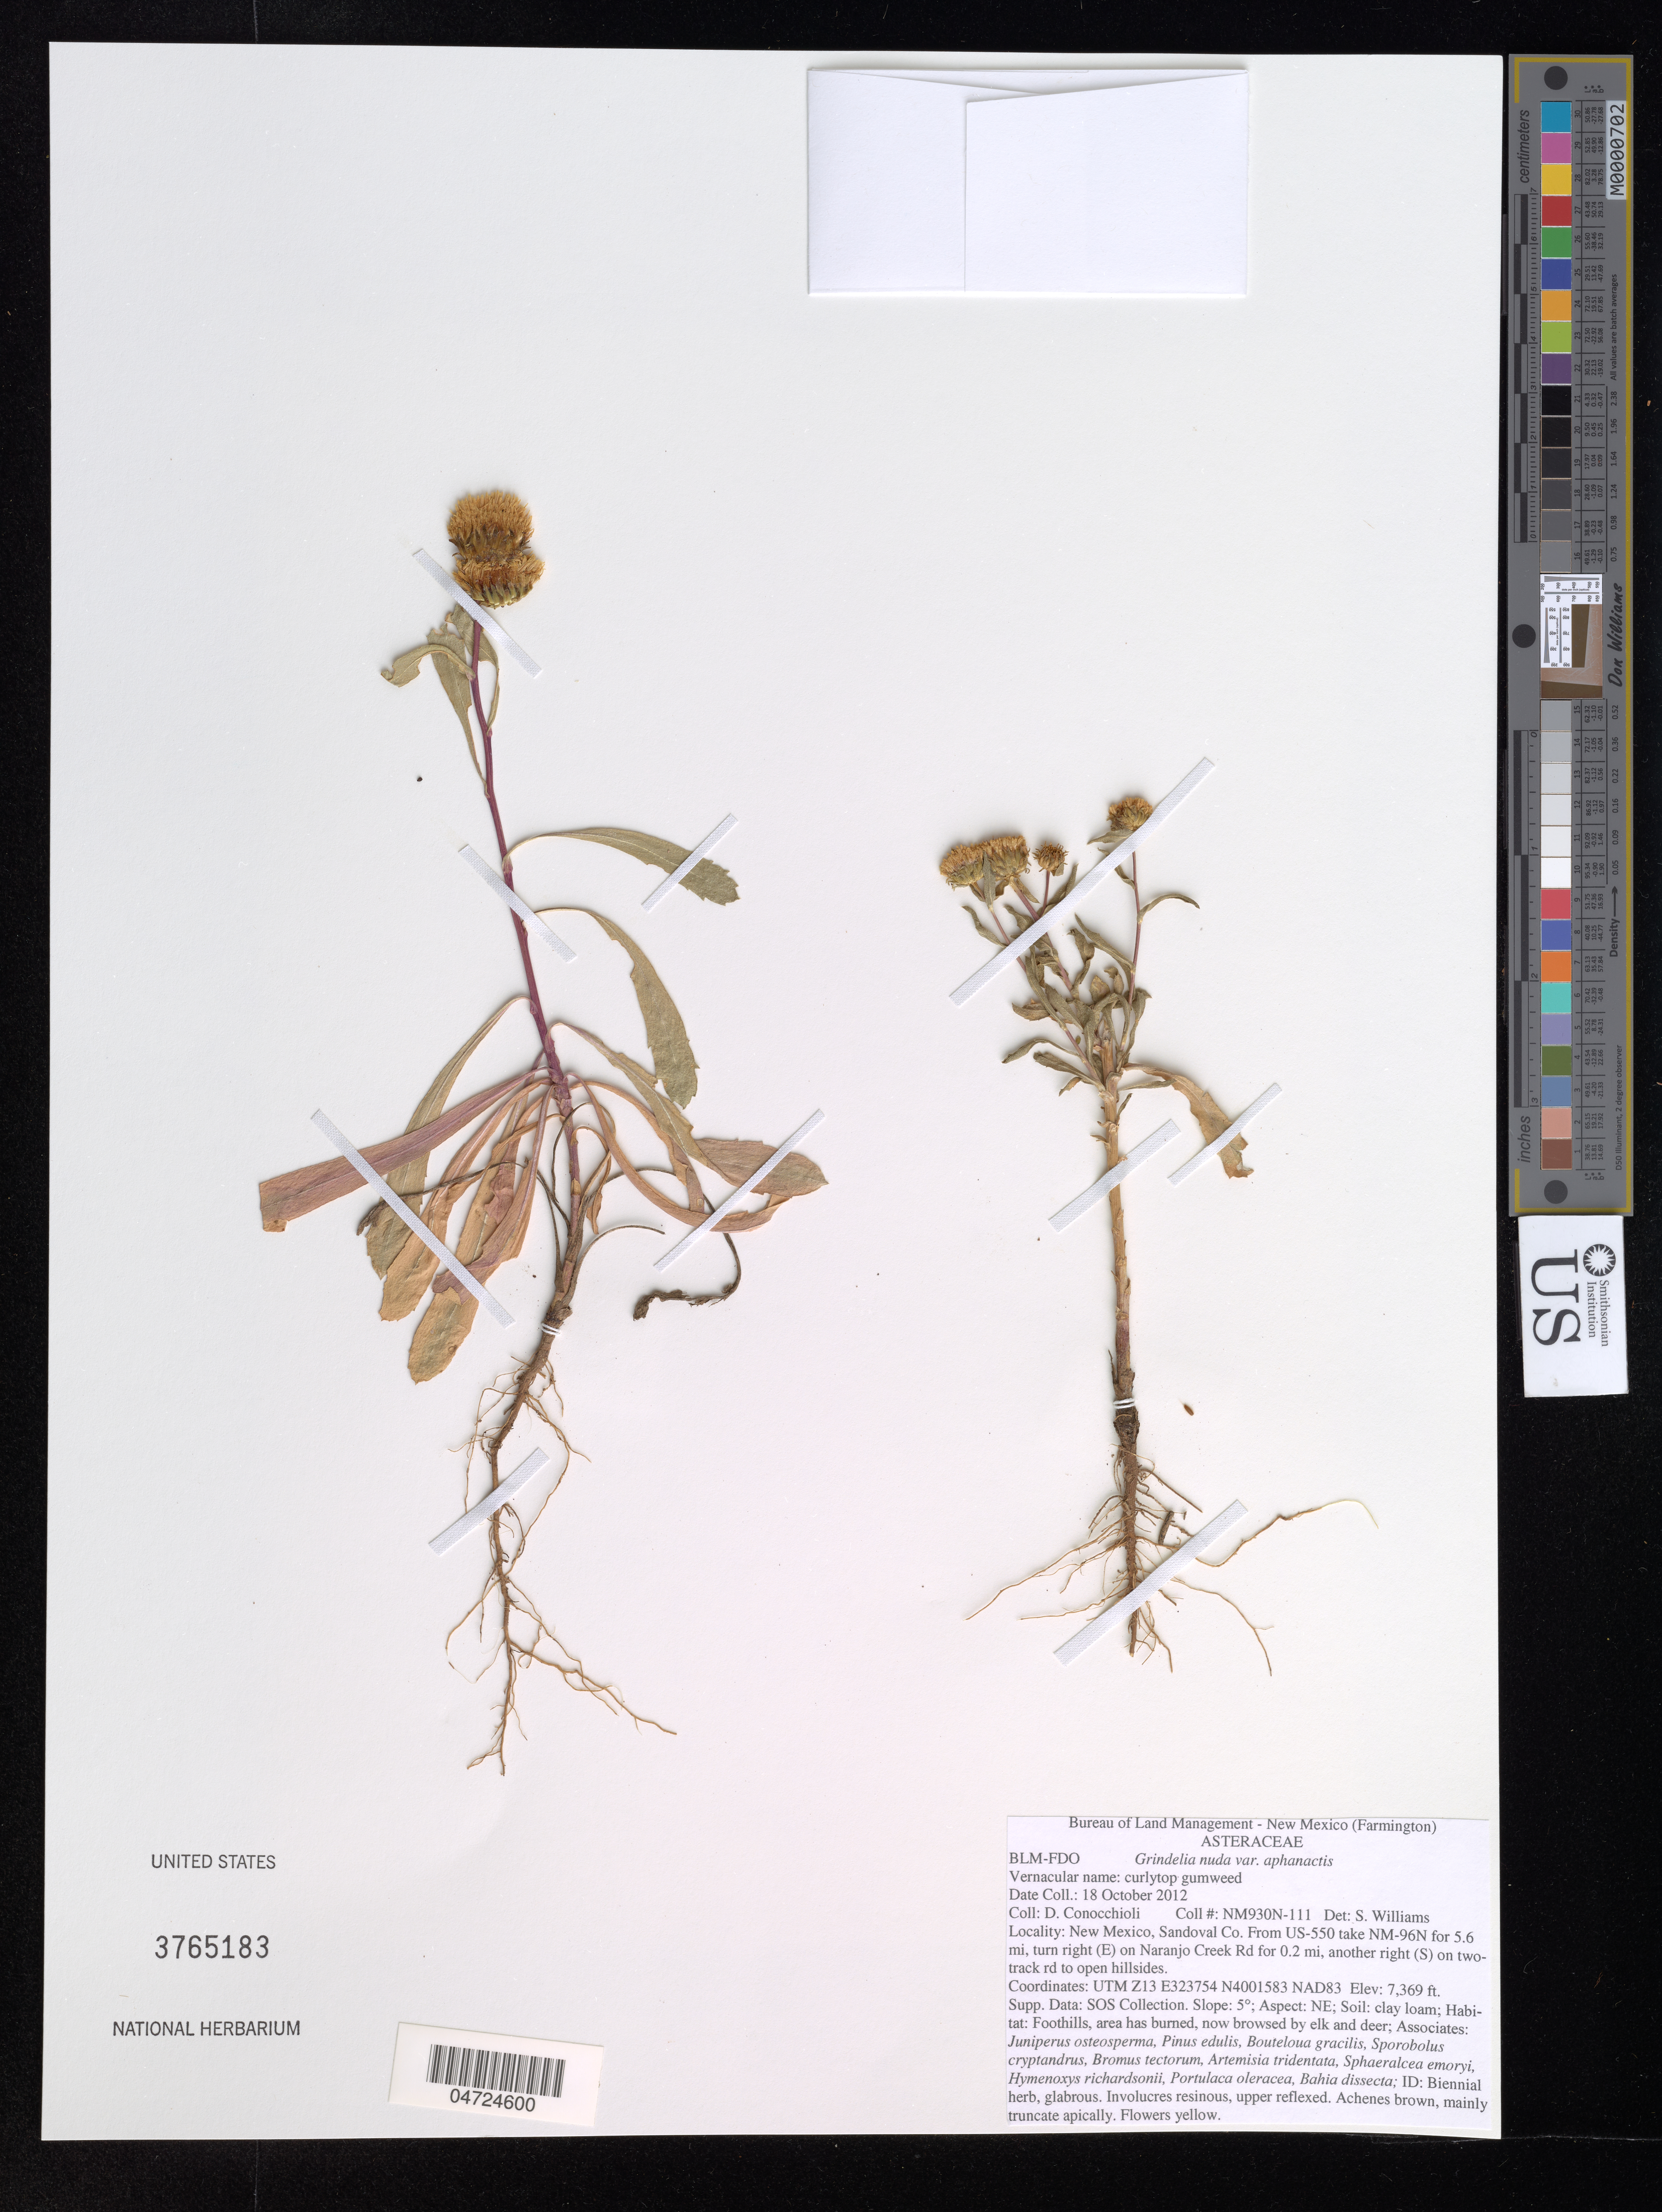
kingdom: Plantae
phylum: Tracheophyta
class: Magnoliopsida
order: Asterales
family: Asteraceae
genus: Grindelia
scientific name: Grindelia nuda var. aphanactis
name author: (Rydb.) Reveal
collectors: D. Conocchioli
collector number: NM930N-111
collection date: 2012-10-18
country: United States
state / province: New Mexico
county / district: Sandoval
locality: Sandoval Co. From US-550 take NM-96N for 5.6 mi, turn right (E) on Naranjo Creek Rd for 0.2 mi, another right (S) on two-track rd to open hillsides. UTM Z13 NAD83.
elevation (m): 2246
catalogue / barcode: US 3765183